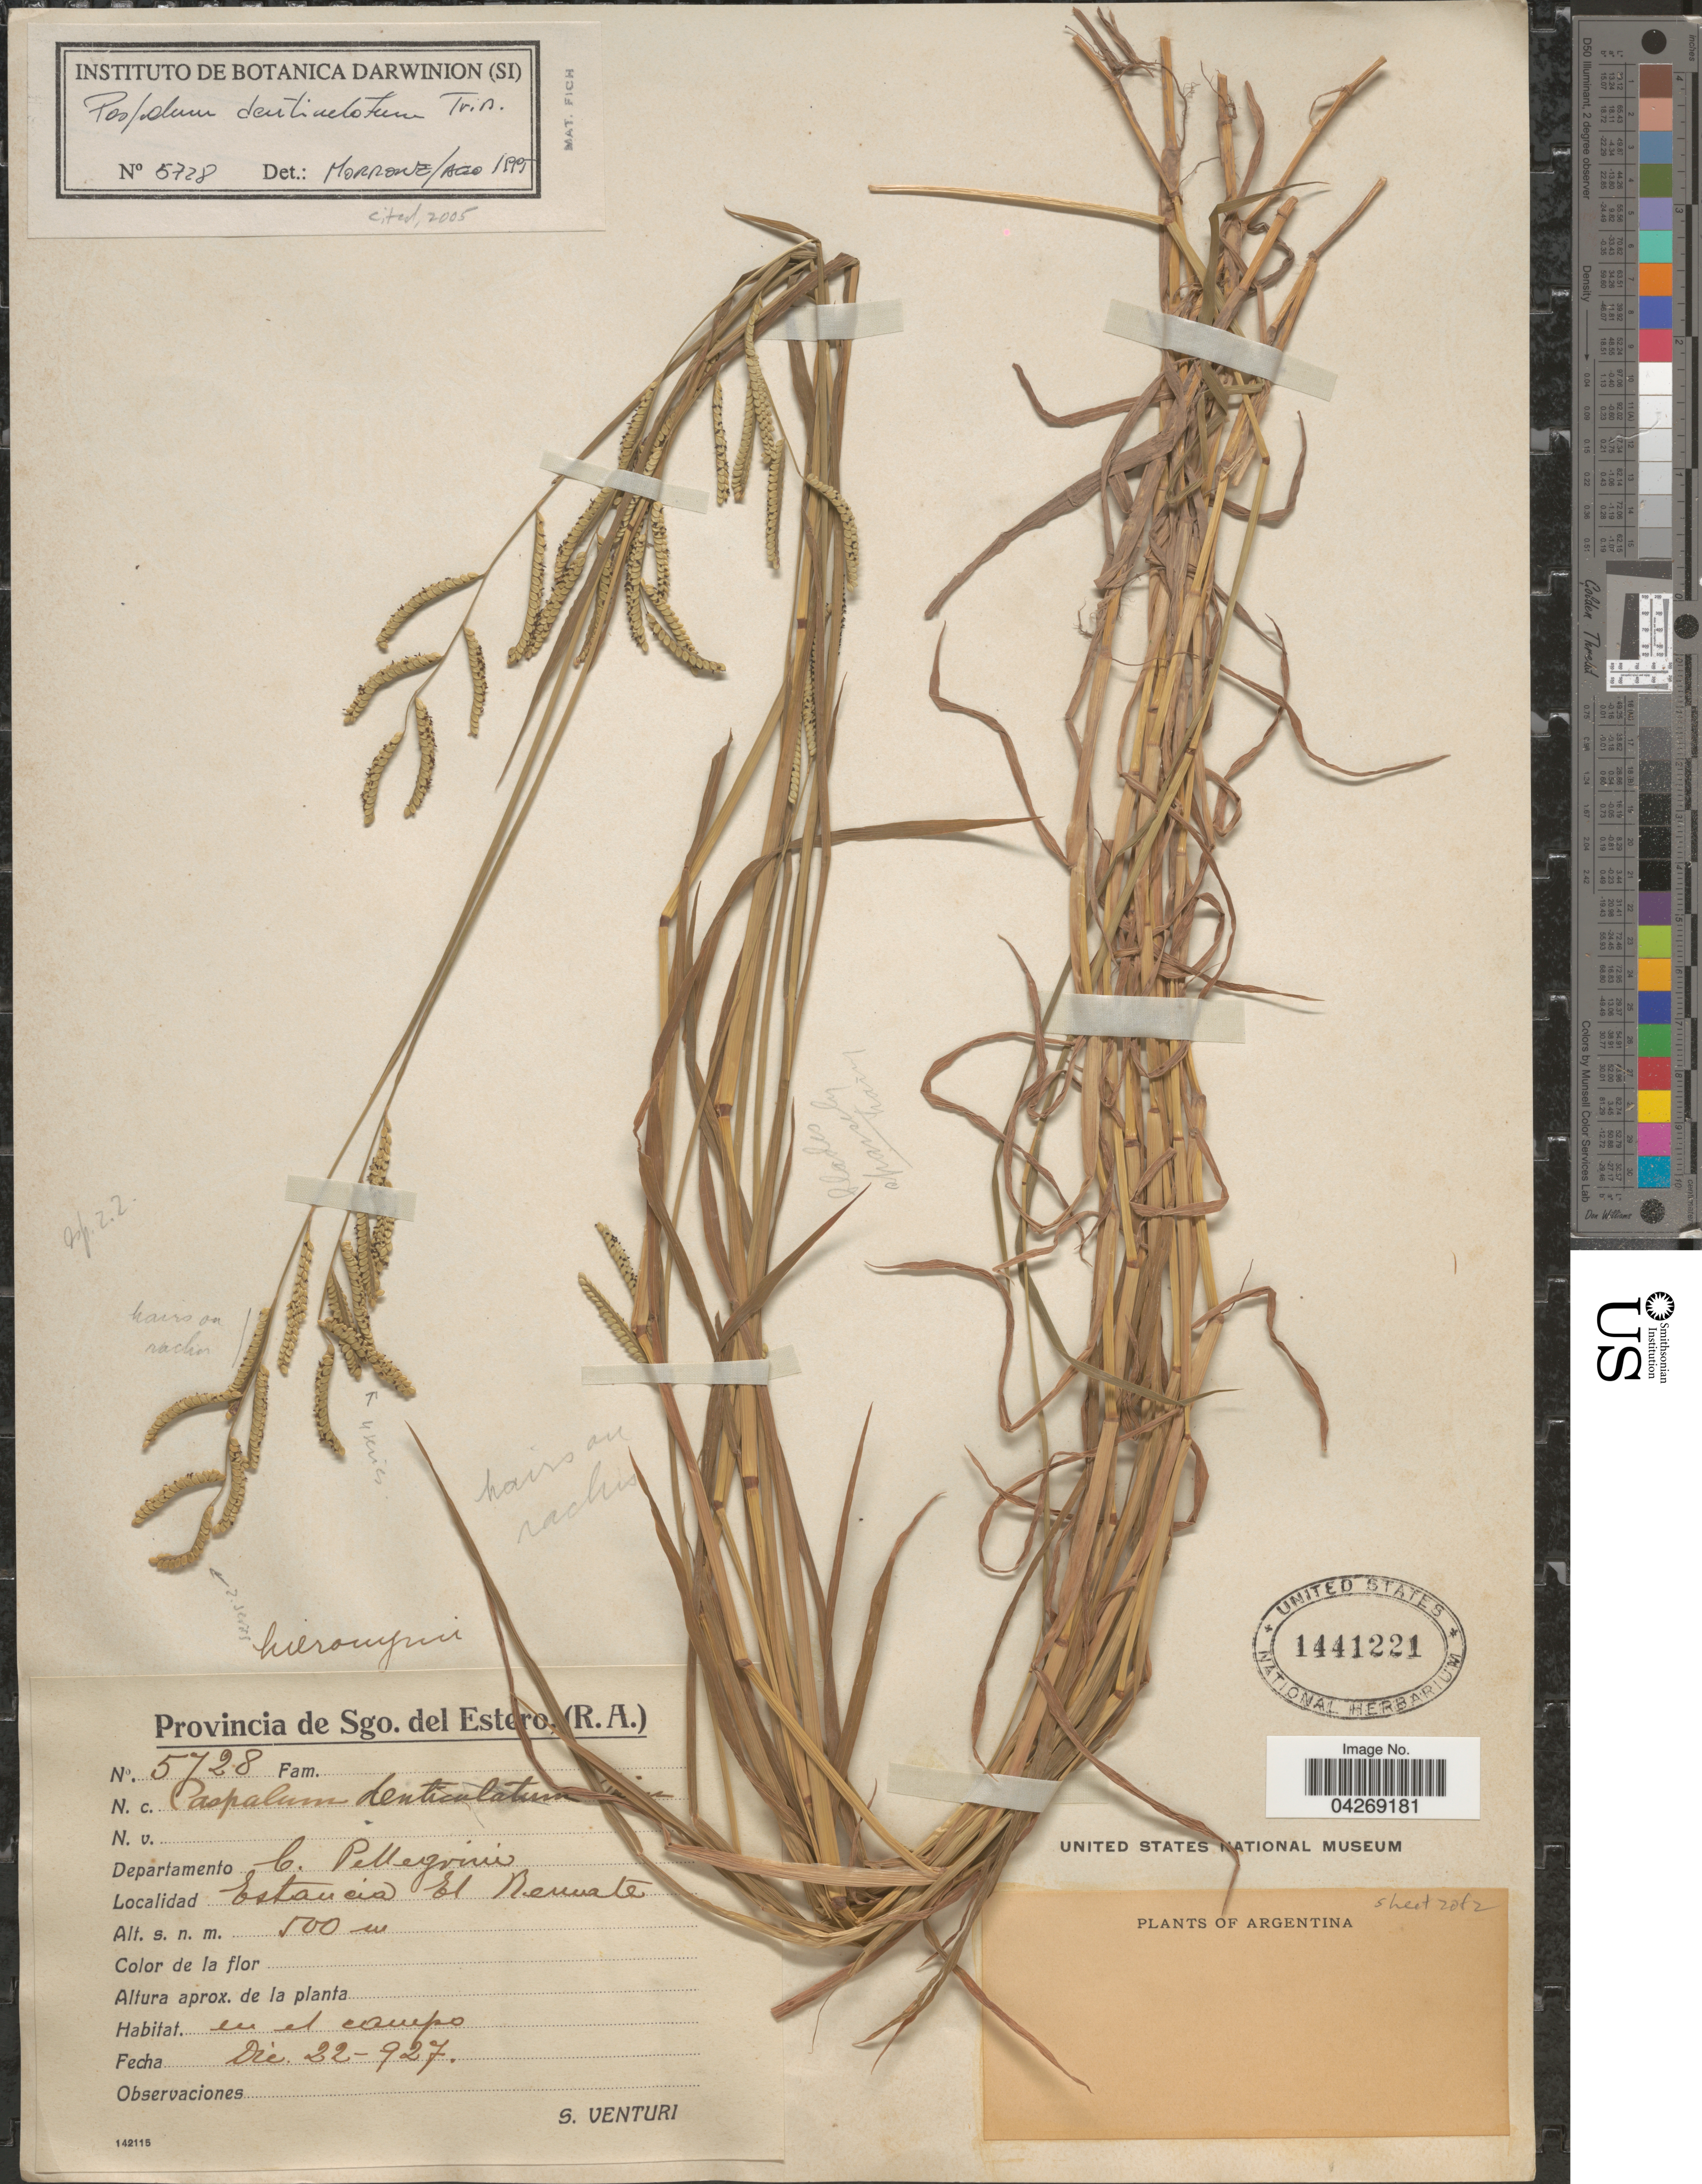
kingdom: Plantae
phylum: Tracheophyta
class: Liliopsida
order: Poales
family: Poaceae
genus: Paspalum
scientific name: Paspalum denticulatum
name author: Trin.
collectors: S. Venturi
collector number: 5728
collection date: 1927-12-22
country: Argentina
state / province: Santiago del Estero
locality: Departamento C. Pellegrini. Estancia El Remate.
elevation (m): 500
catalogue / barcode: US 1441221